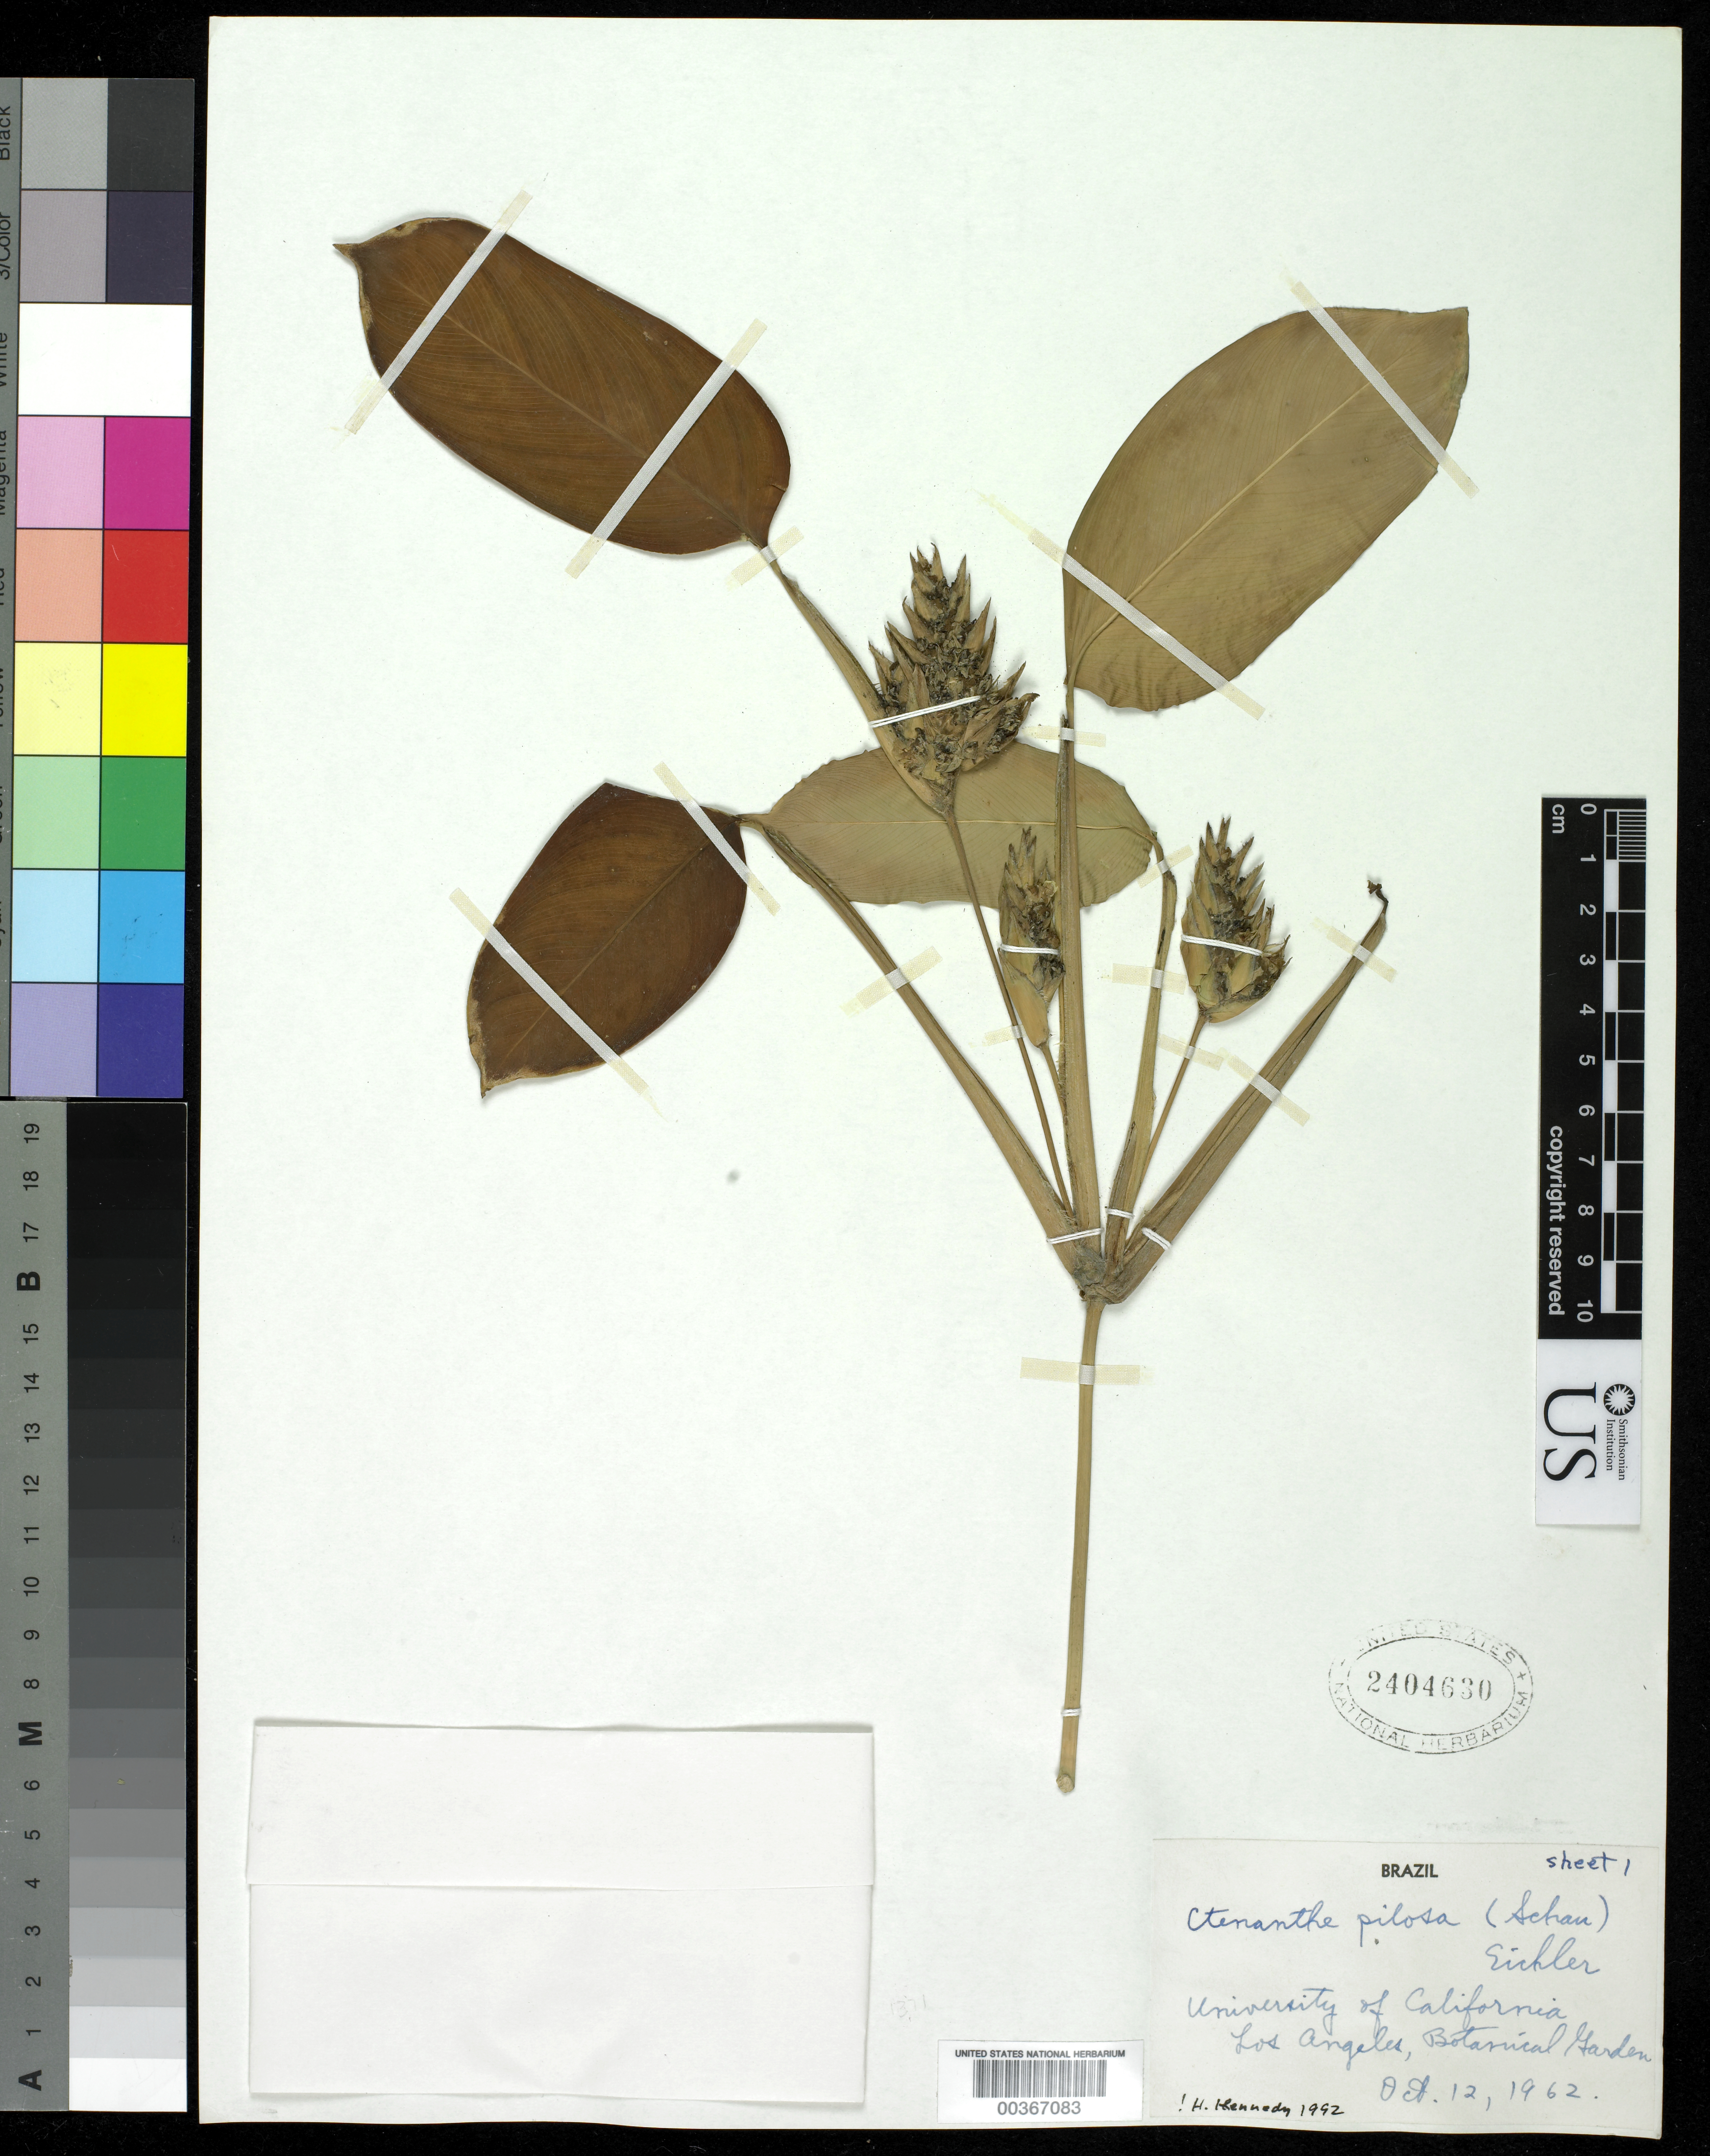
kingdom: Plantae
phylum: Tracheophyta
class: Liliopsida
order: Zingiberales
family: Marantaceae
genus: Ctenanthe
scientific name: Ctenanthe pilosa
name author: Eichler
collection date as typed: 12 Oct 1962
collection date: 1962-10-12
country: Brazil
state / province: Minas Gerais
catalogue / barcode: US 2404630